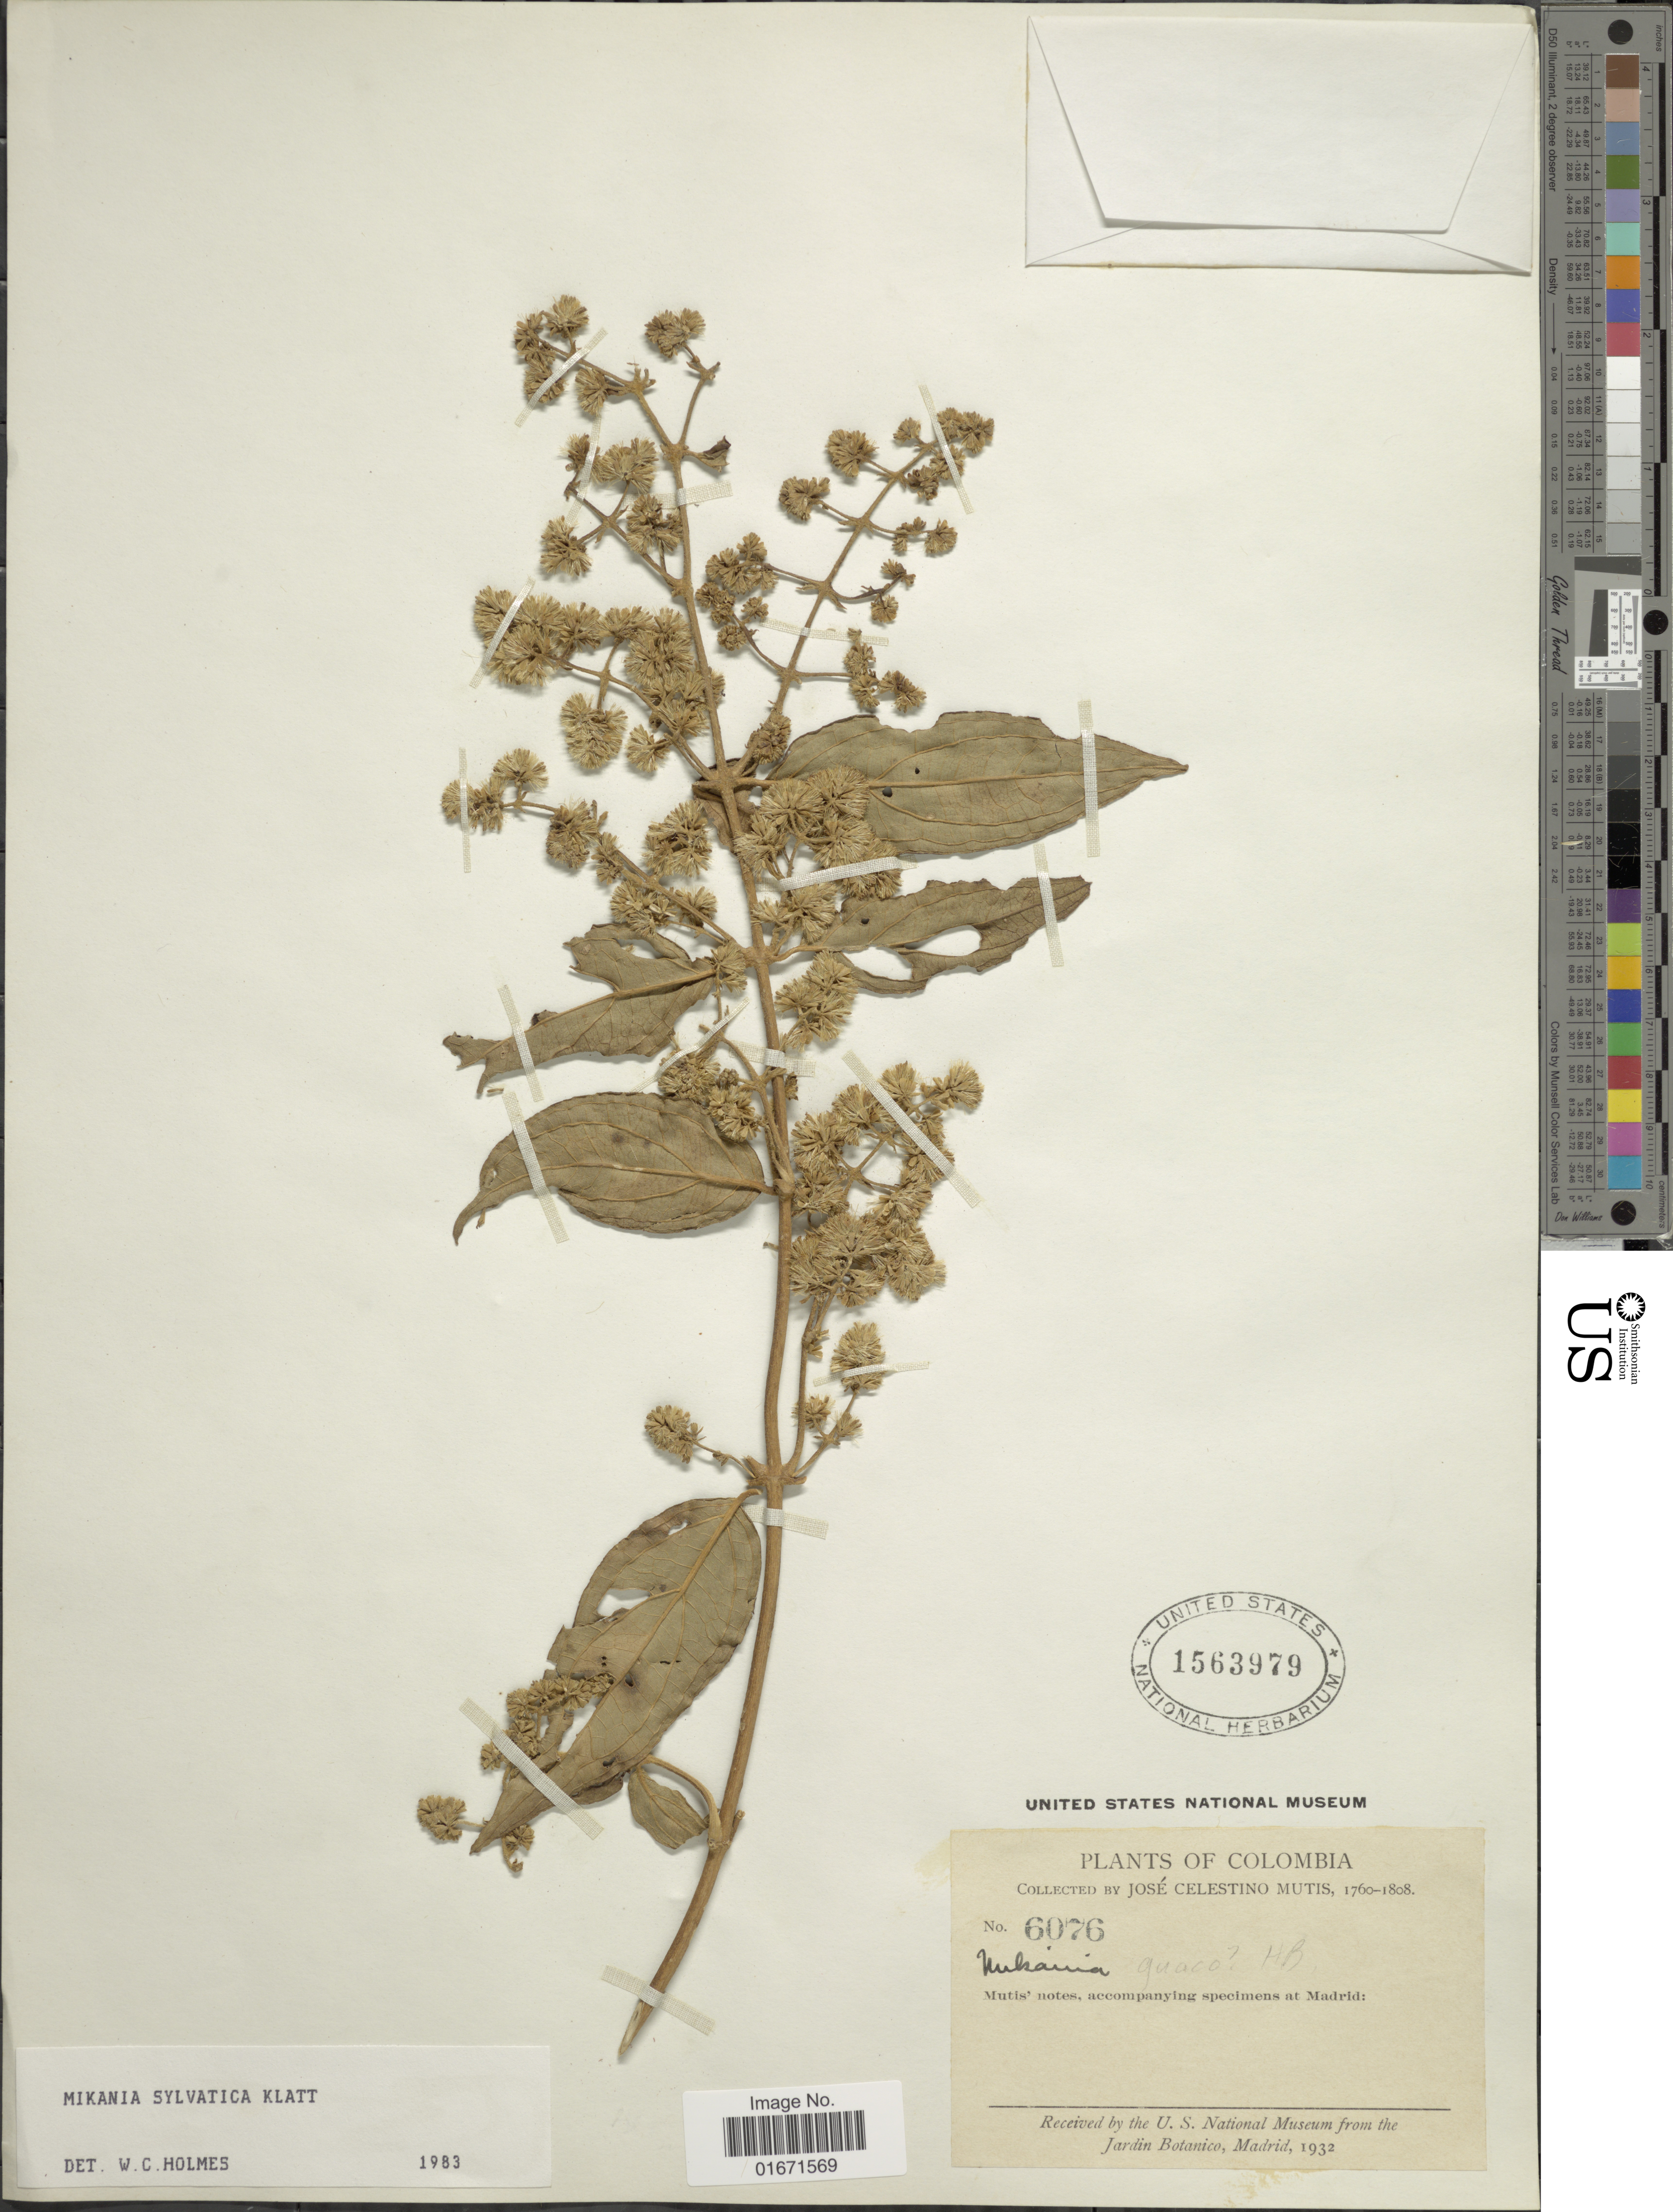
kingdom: Plantae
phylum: Tracheophyta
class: Magnoliopsida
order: Asterales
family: Asteraceae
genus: Mikania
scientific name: Mikania sylvatica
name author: Klatt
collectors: J. C. B. Mutis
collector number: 6076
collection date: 1760/1808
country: Colombia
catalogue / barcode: US 1563979